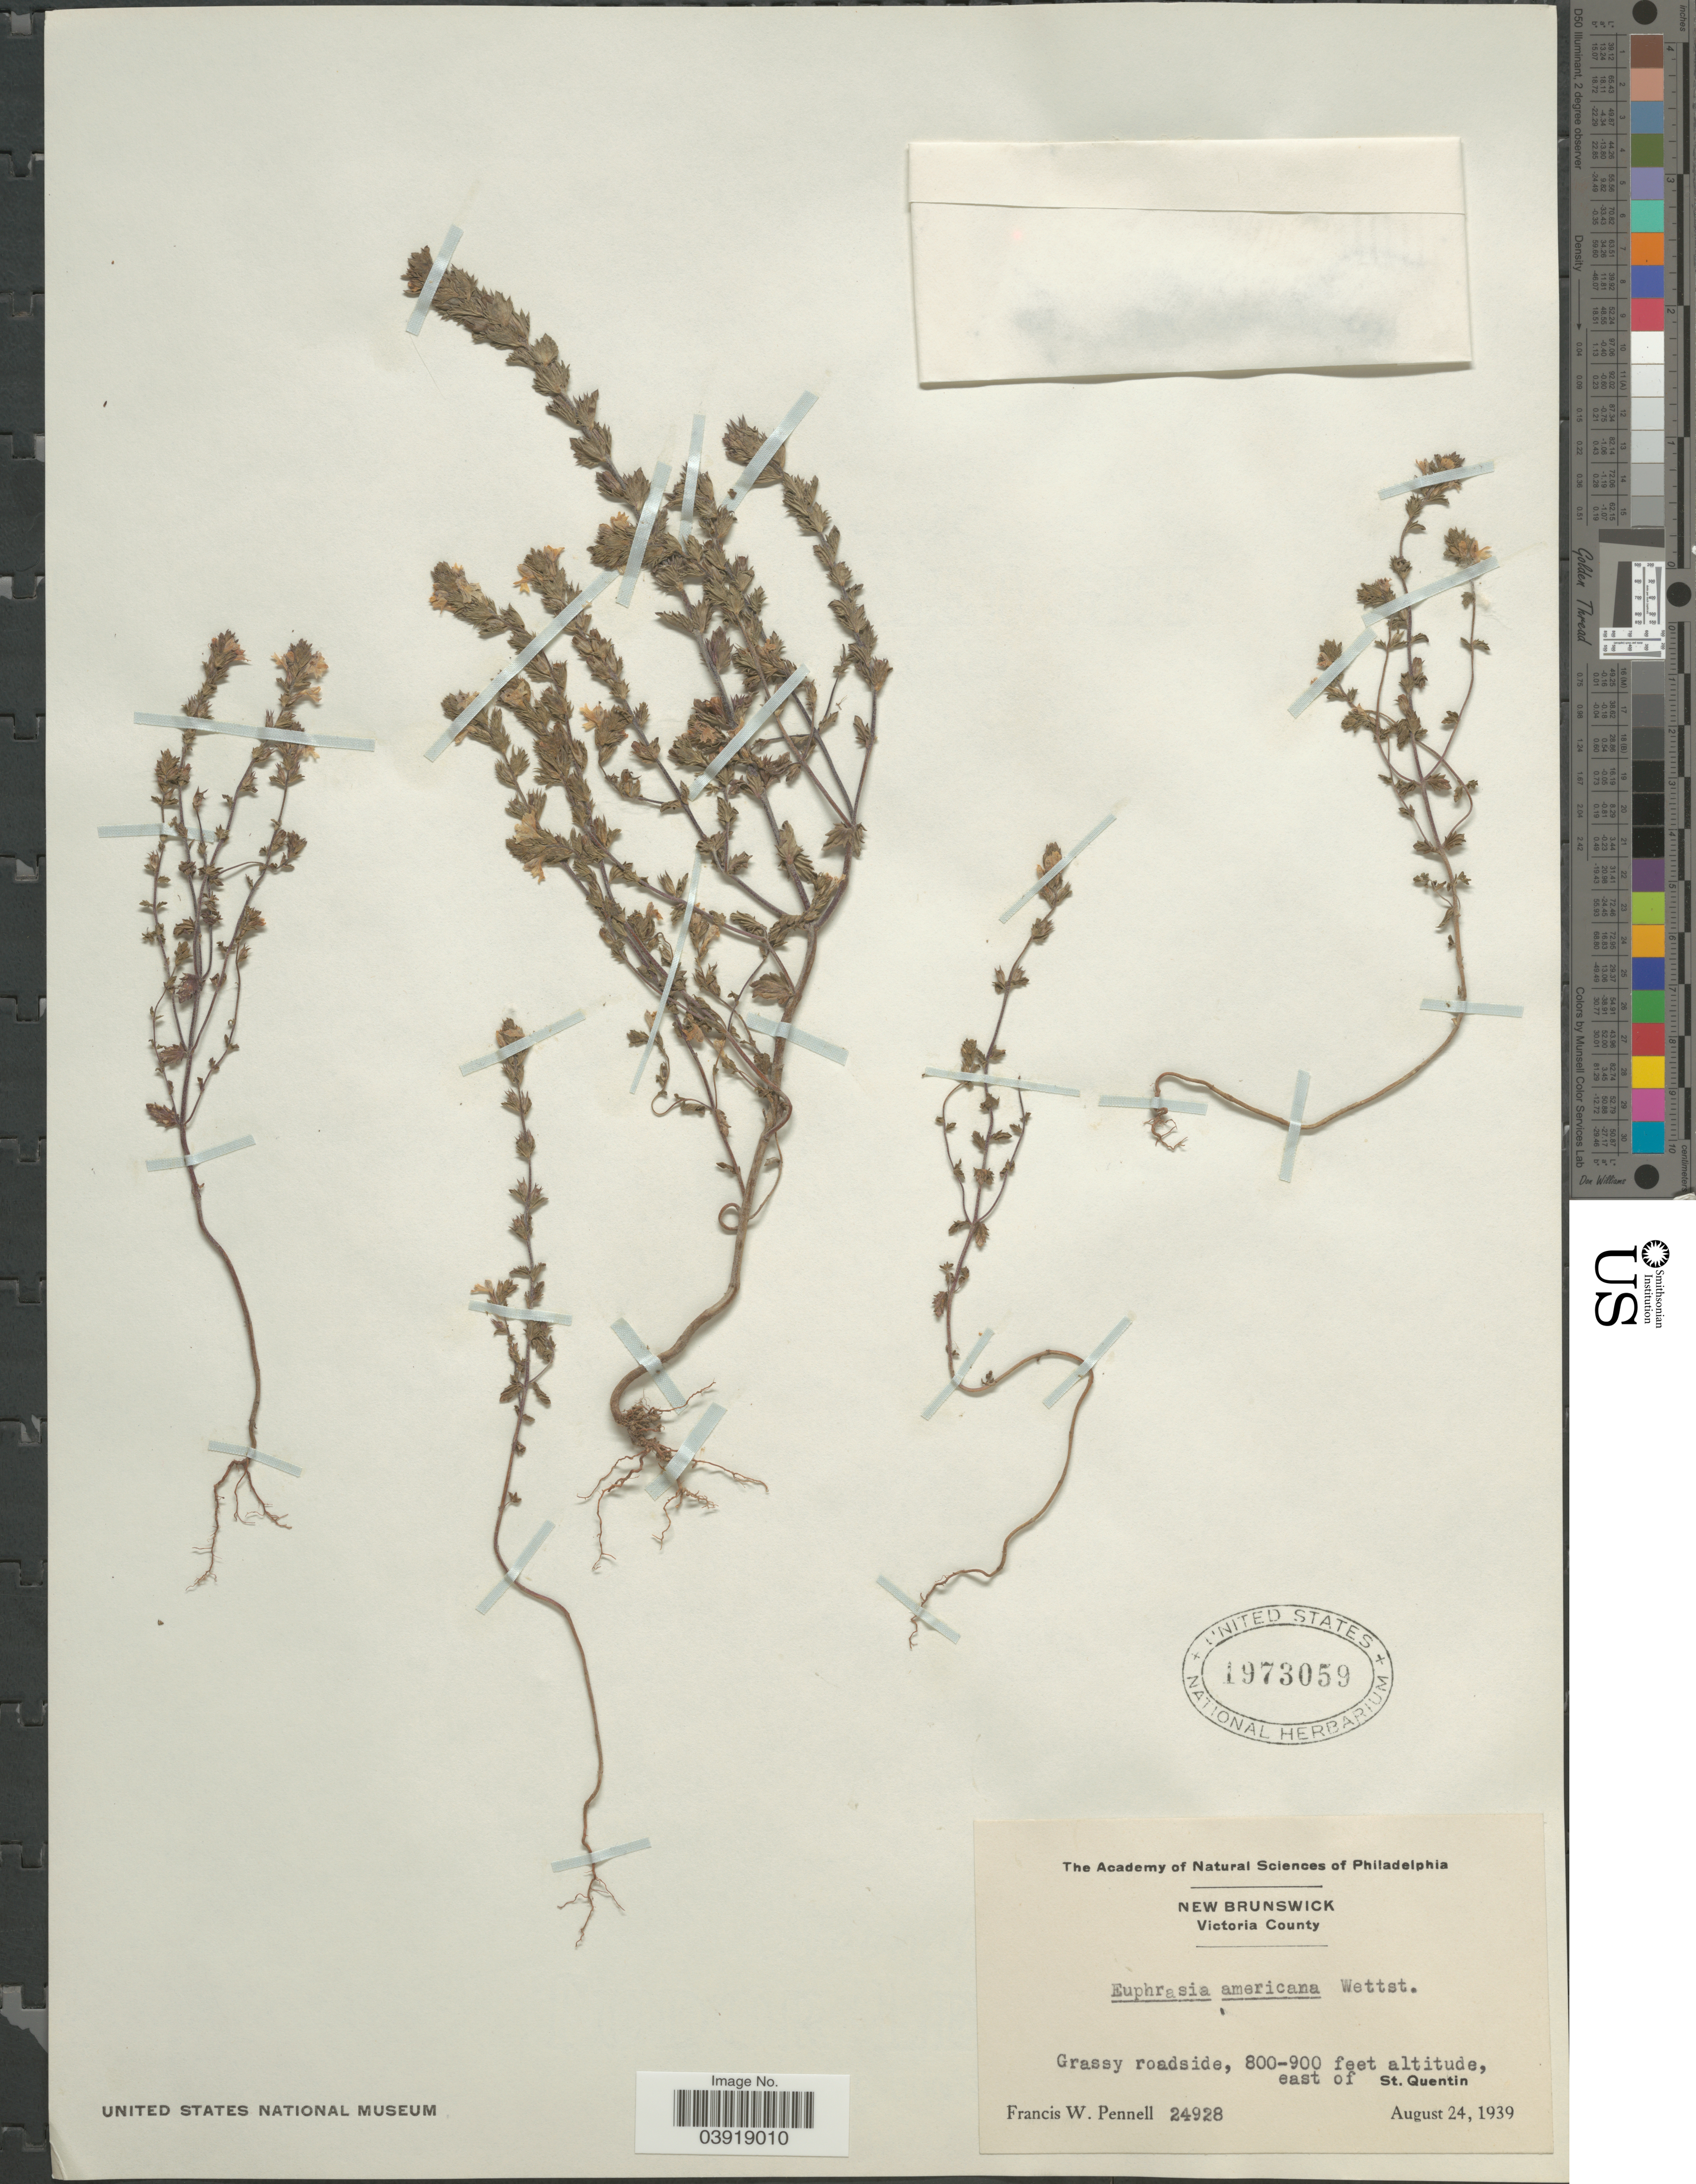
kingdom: Plantae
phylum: Tracheophyta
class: Magnoliopsida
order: Lamiales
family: Orobanchaceae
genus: Euphrasia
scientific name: Euphrasia americana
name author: Wettst.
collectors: F. W. Pennell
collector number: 24928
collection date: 1939-08-24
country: Canada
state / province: New Brunswick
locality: Victoria County. East of St. Quentin.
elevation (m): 244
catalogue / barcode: US 1973059